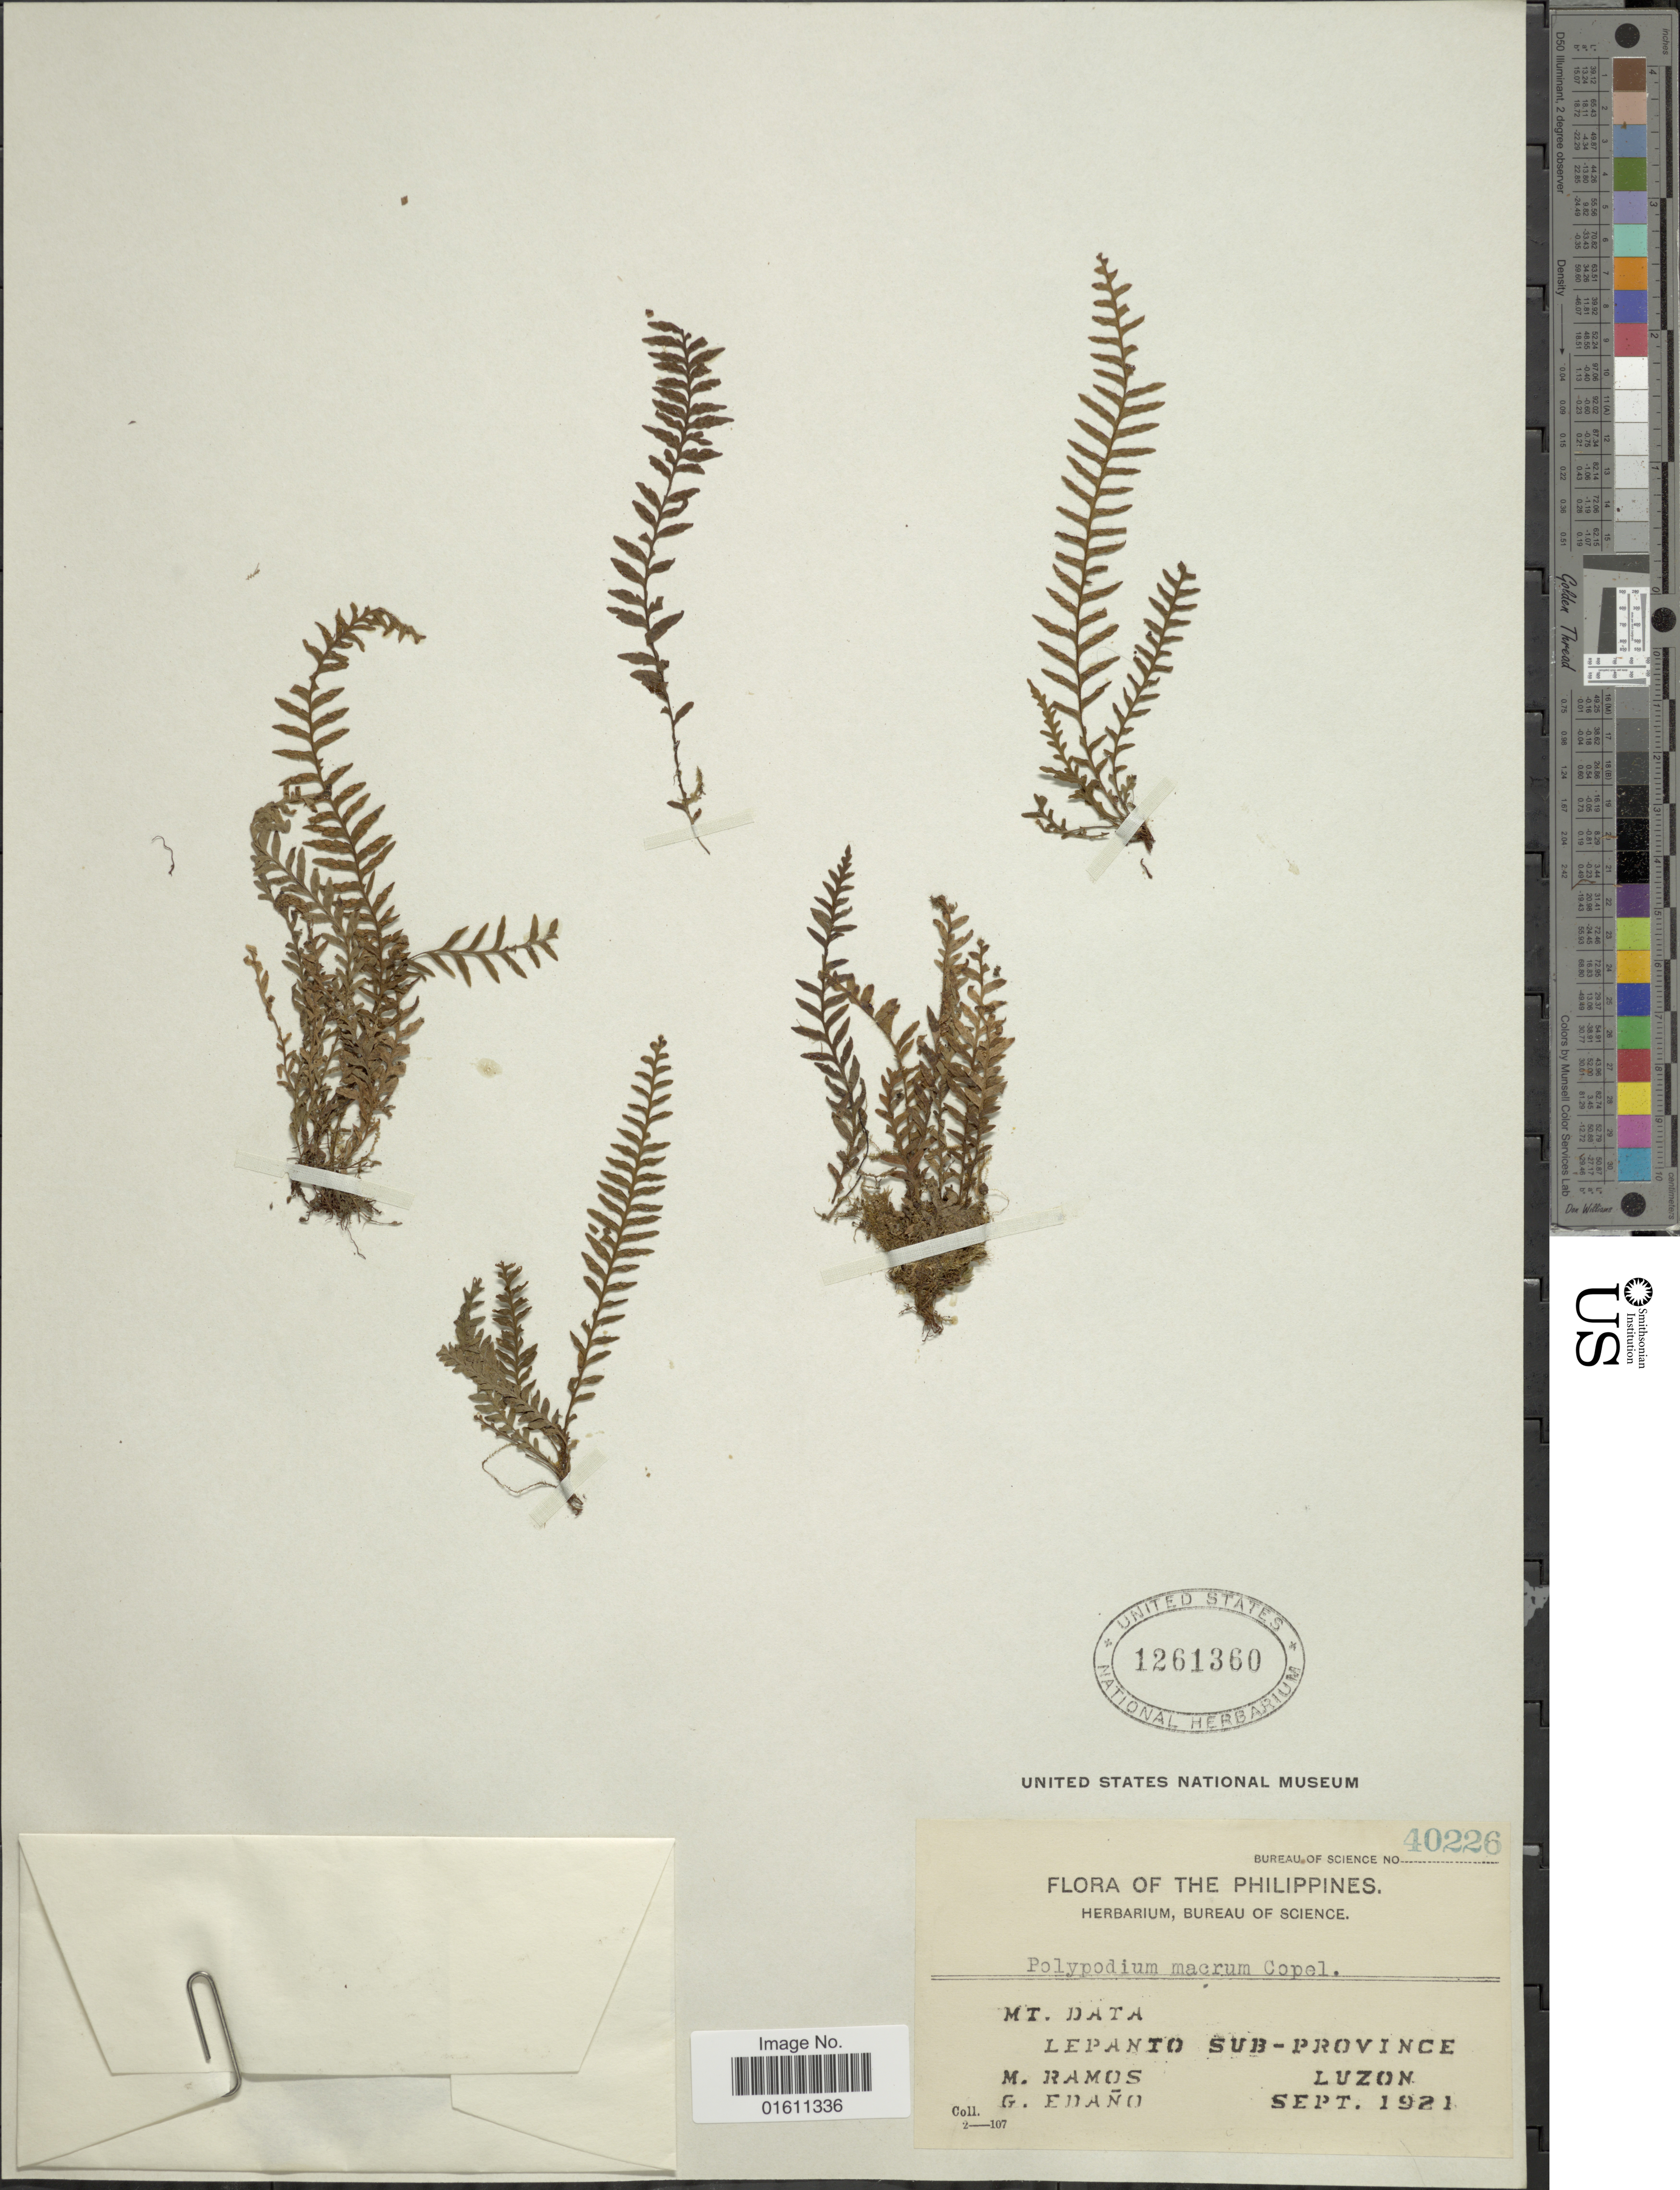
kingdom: Plantae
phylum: Tracheophyta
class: Polypodiopsida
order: Polypodiales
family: Polypodiaceae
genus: Tomophyllum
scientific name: Tomophyllum macrum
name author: (Copel.) Parris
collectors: M. Ramos & G. Edaño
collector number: Bureau of Science 40226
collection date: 1921-09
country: Philippines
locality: The Philippines, Mt. Data Lepanto Sub-Province Luzon.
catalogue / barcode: US 1261360